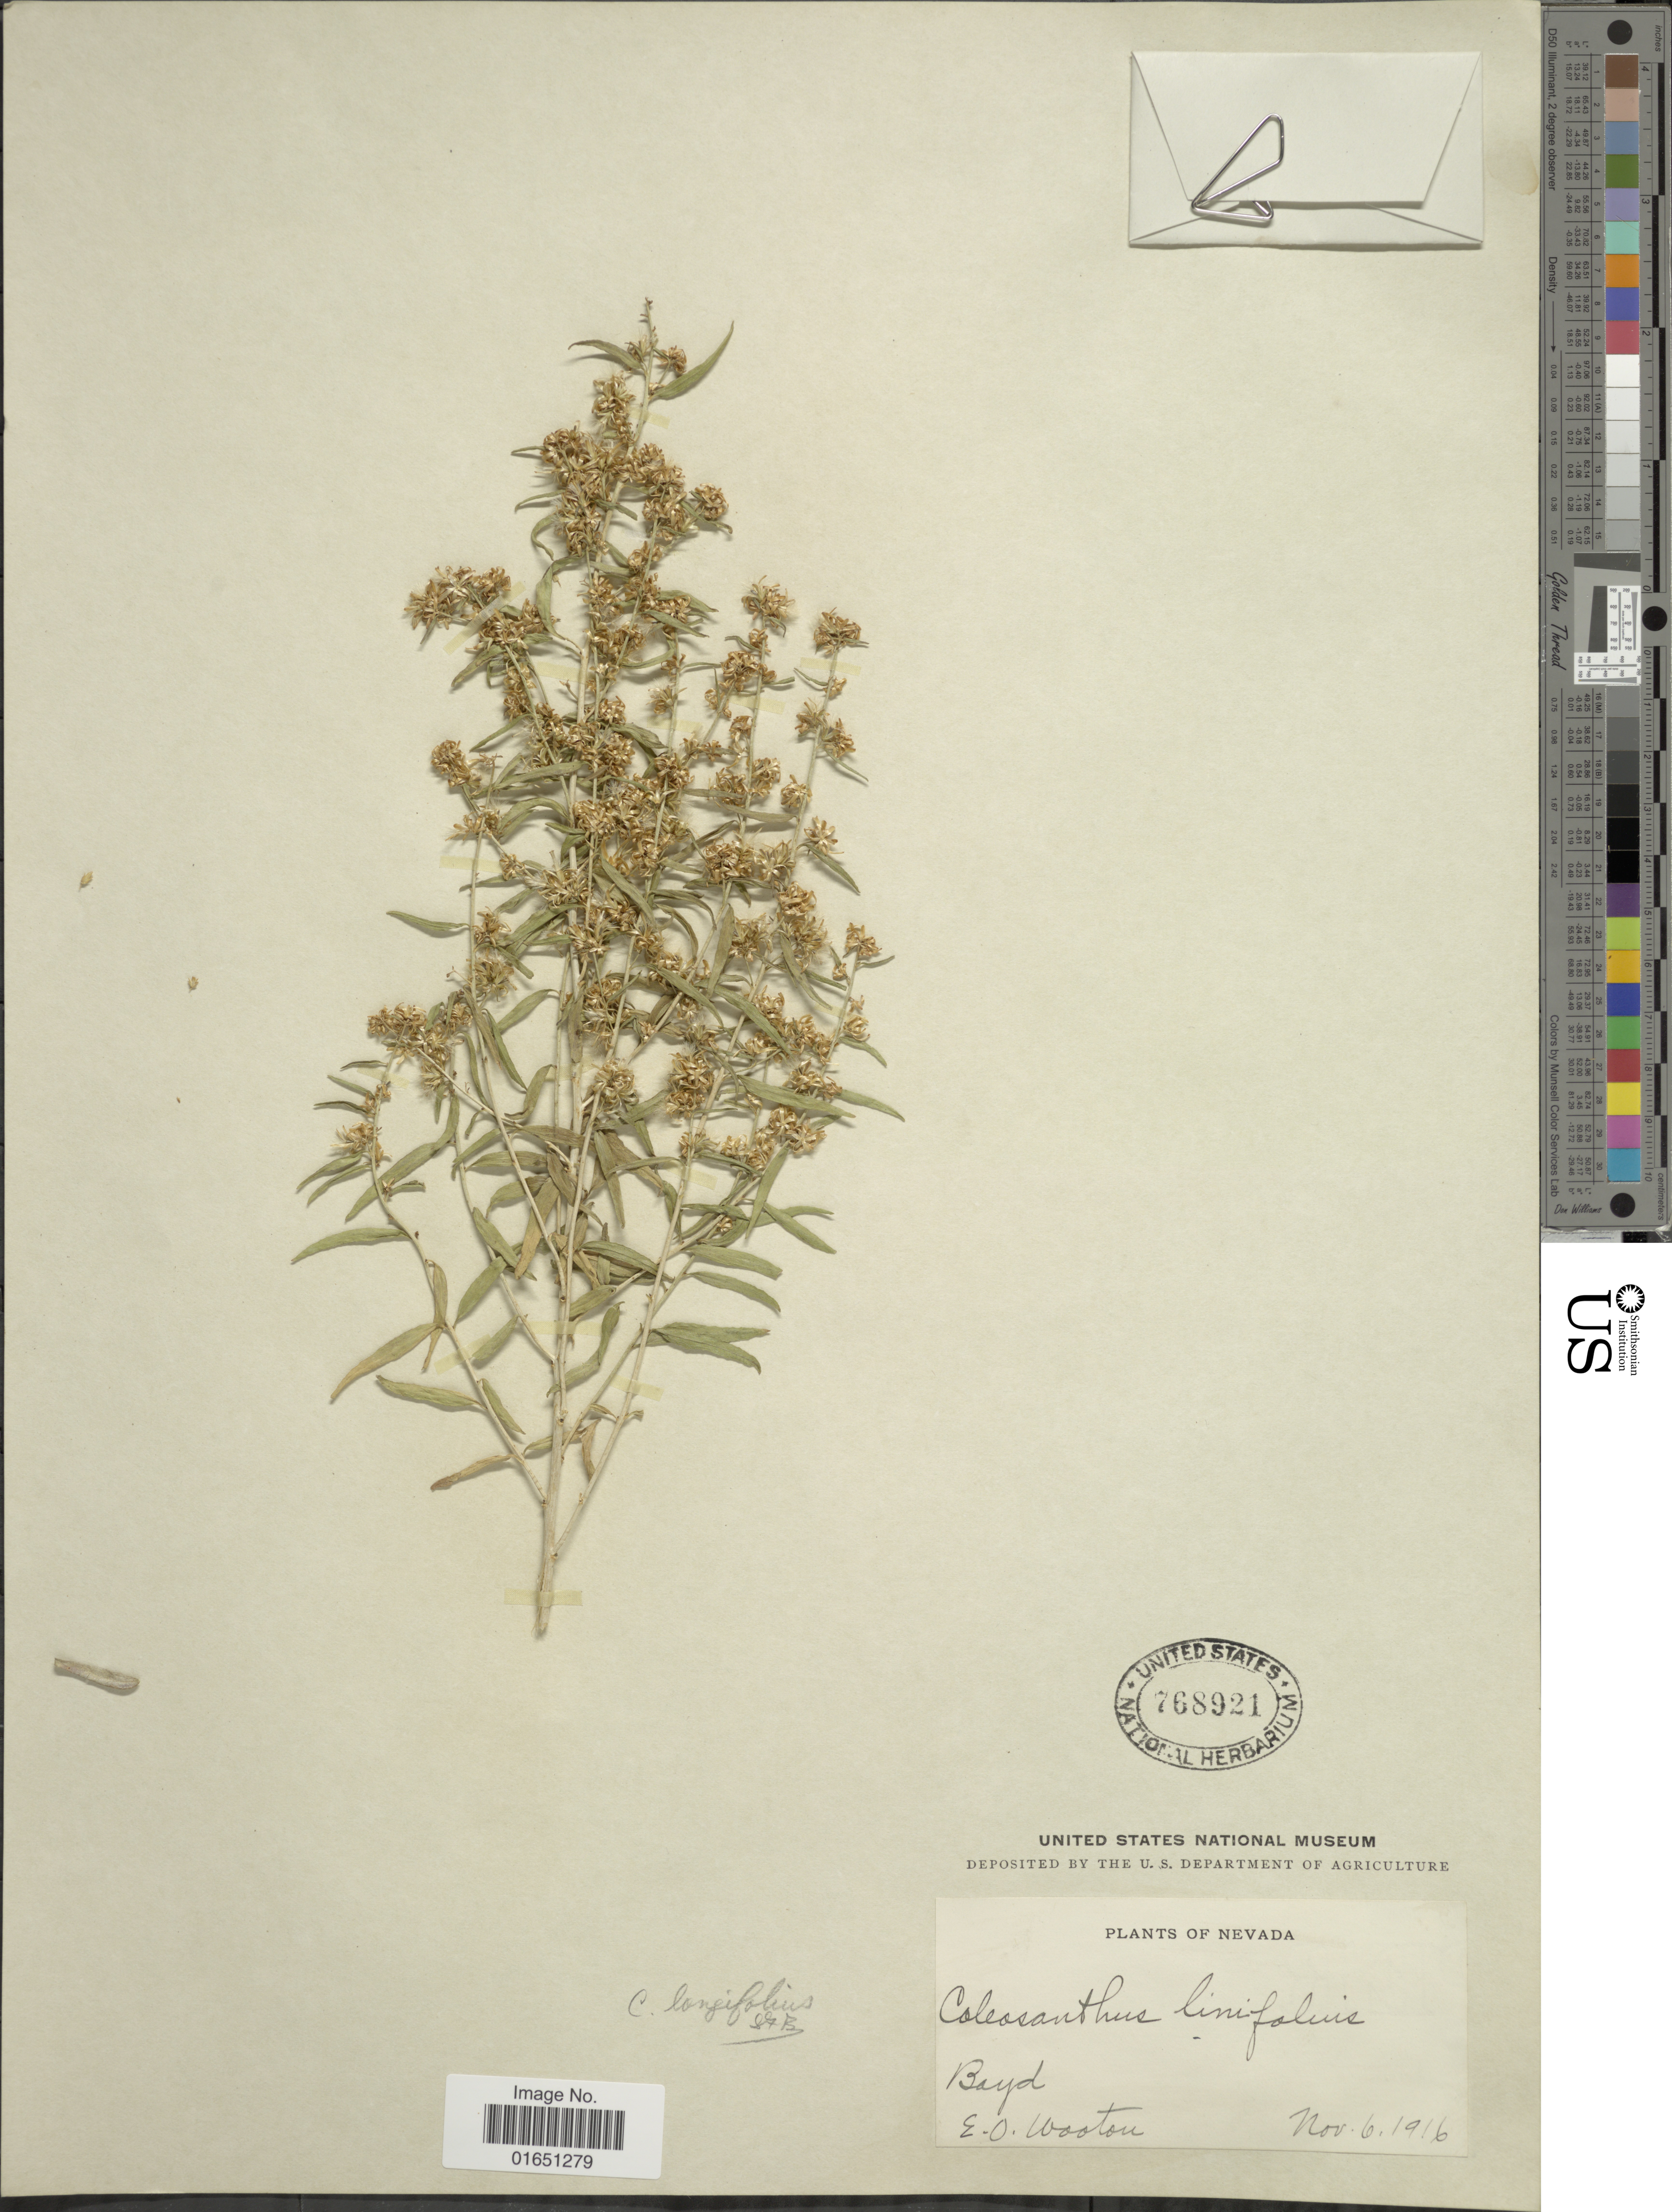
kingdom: Plantae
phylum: Tracheophyta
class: Magnoliopsida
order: Asterales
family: Asteraceae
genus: Brickellia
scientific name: Brickellia longifolia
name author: S. Watson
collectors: E. O. Wooton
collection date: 1916-11-06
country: United States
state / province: Nevada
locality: Bayd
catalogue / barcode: US 768921